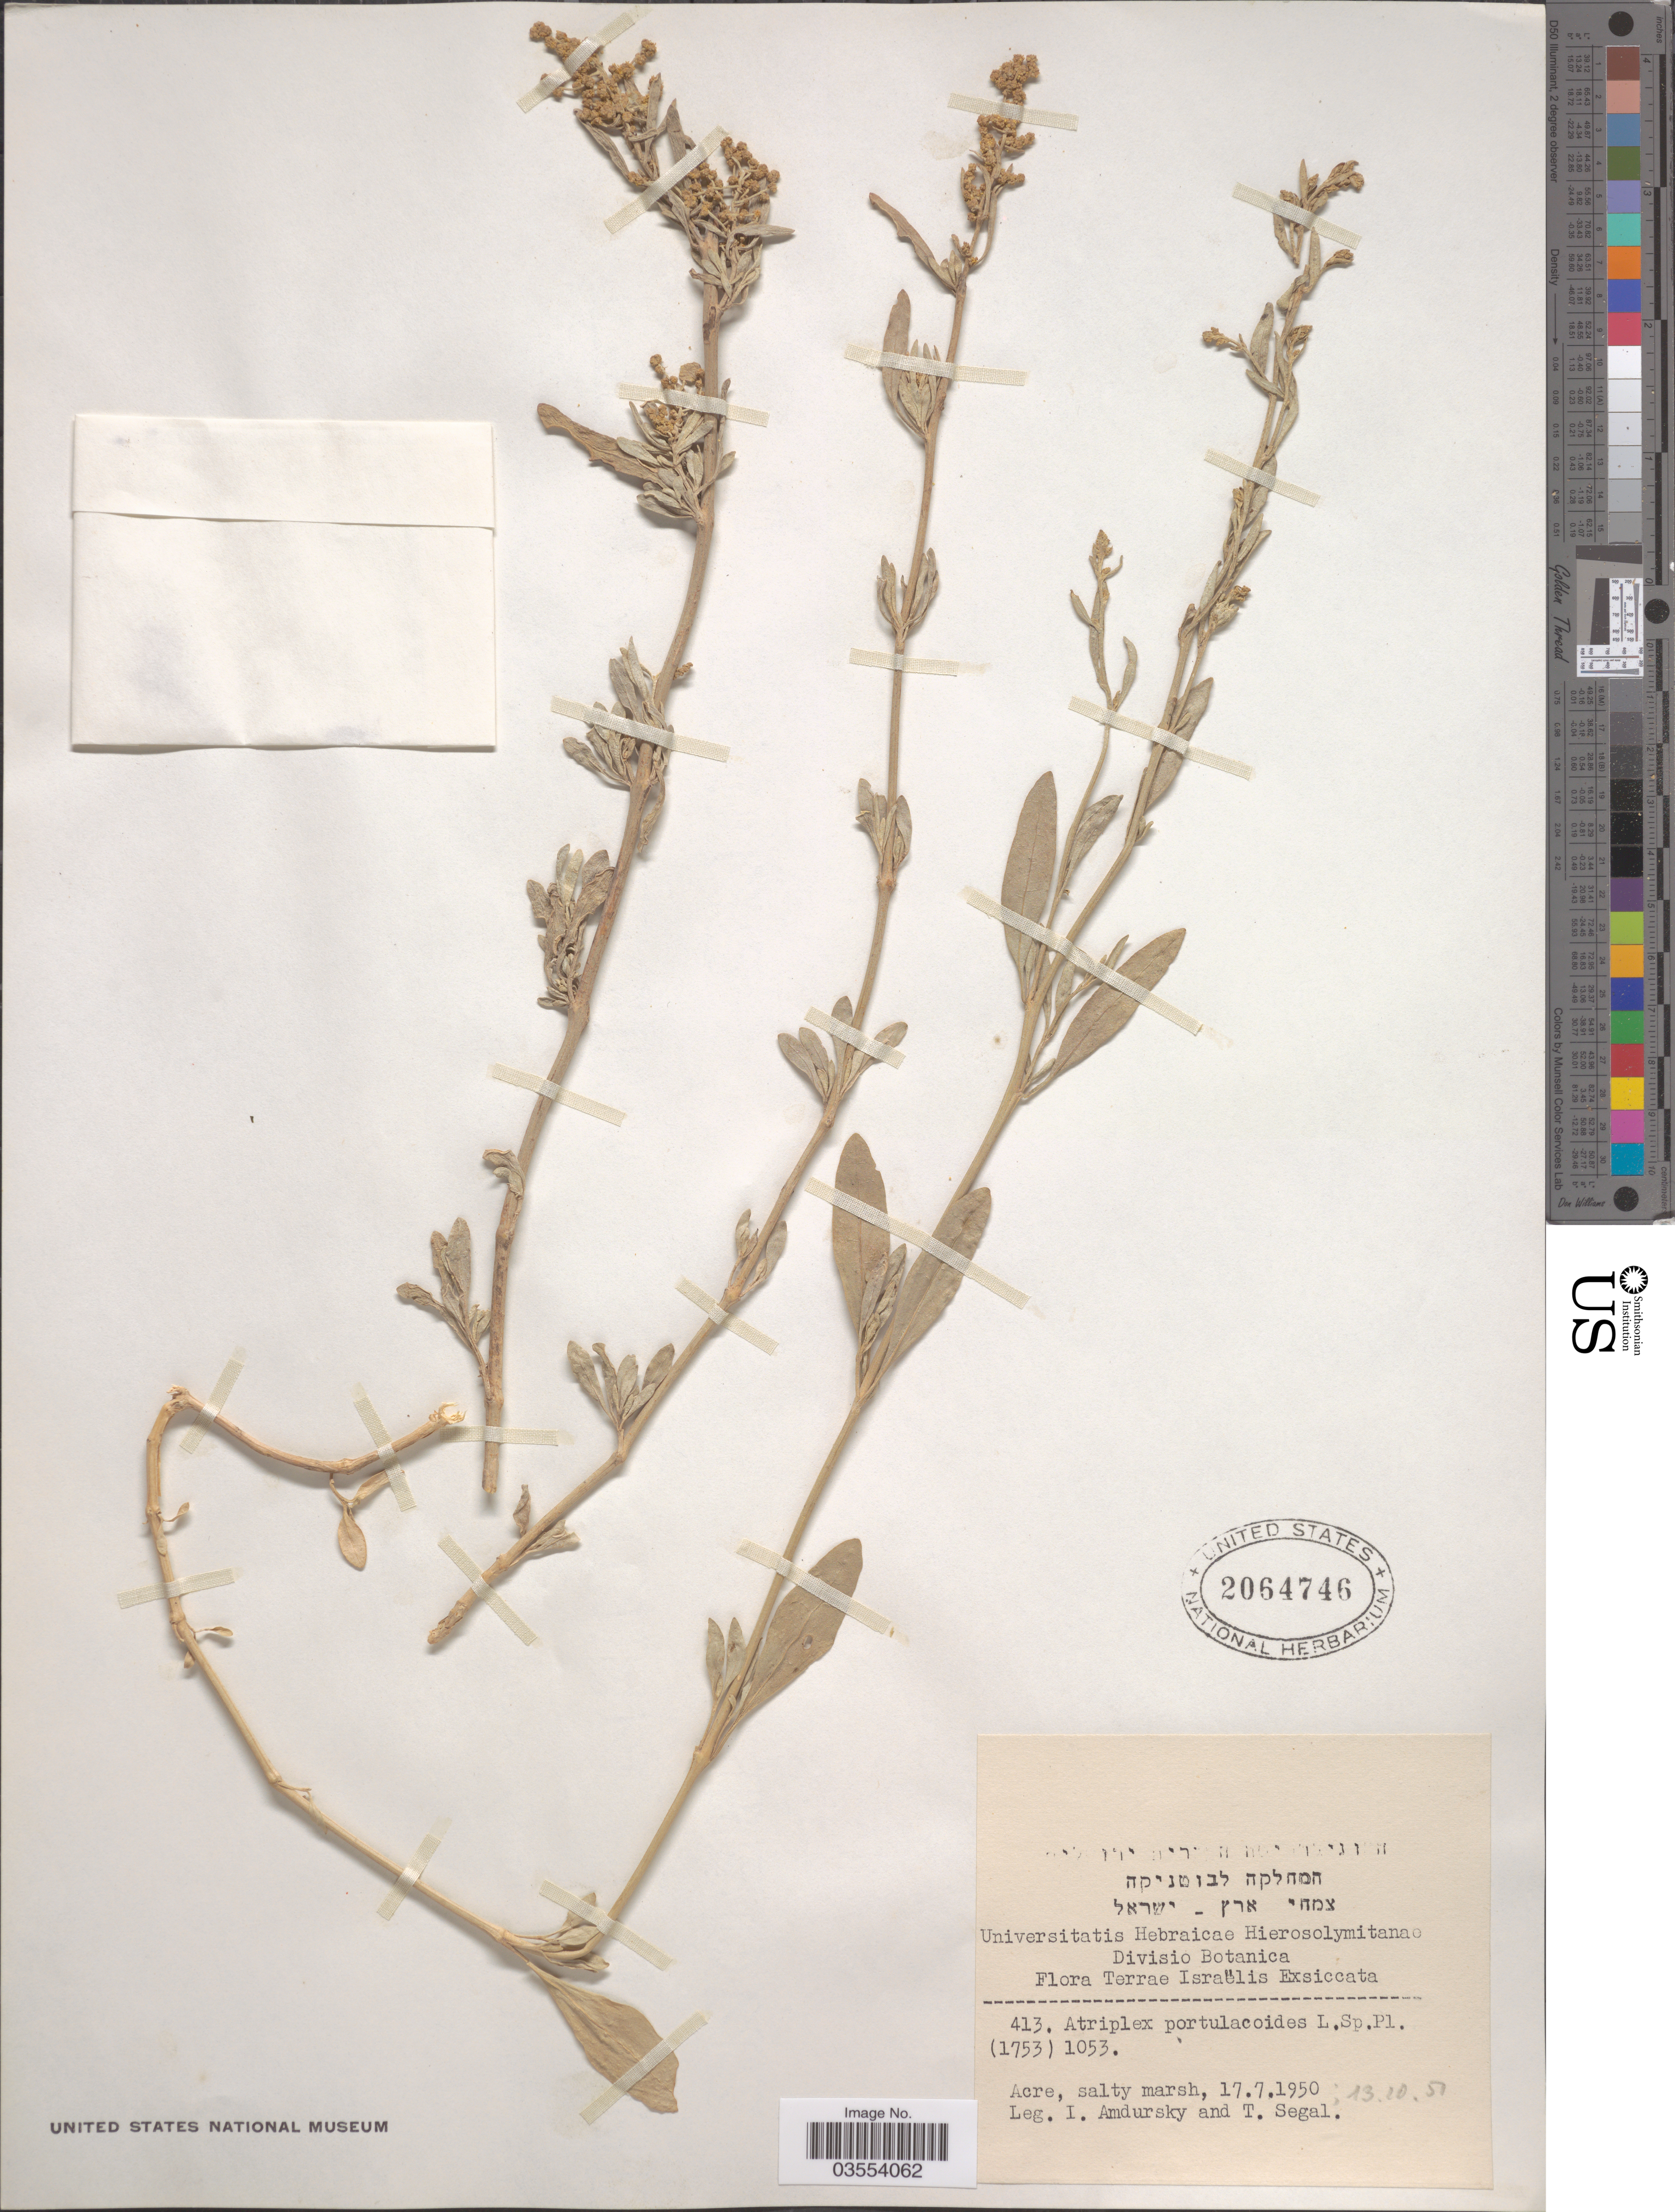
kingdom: Plantae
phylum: Tracheophyta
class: Magnoliopsida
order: Caryophyllales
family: Amaranthaceae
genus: Atriplex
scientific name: Atriplex portulacoides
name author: L.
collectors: I. Amdursky & T. Segal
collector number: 413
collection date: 1950-07-17/1951-10-13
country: Israel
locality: Terrae Israëlis. Acre.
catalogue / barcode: US 2064746